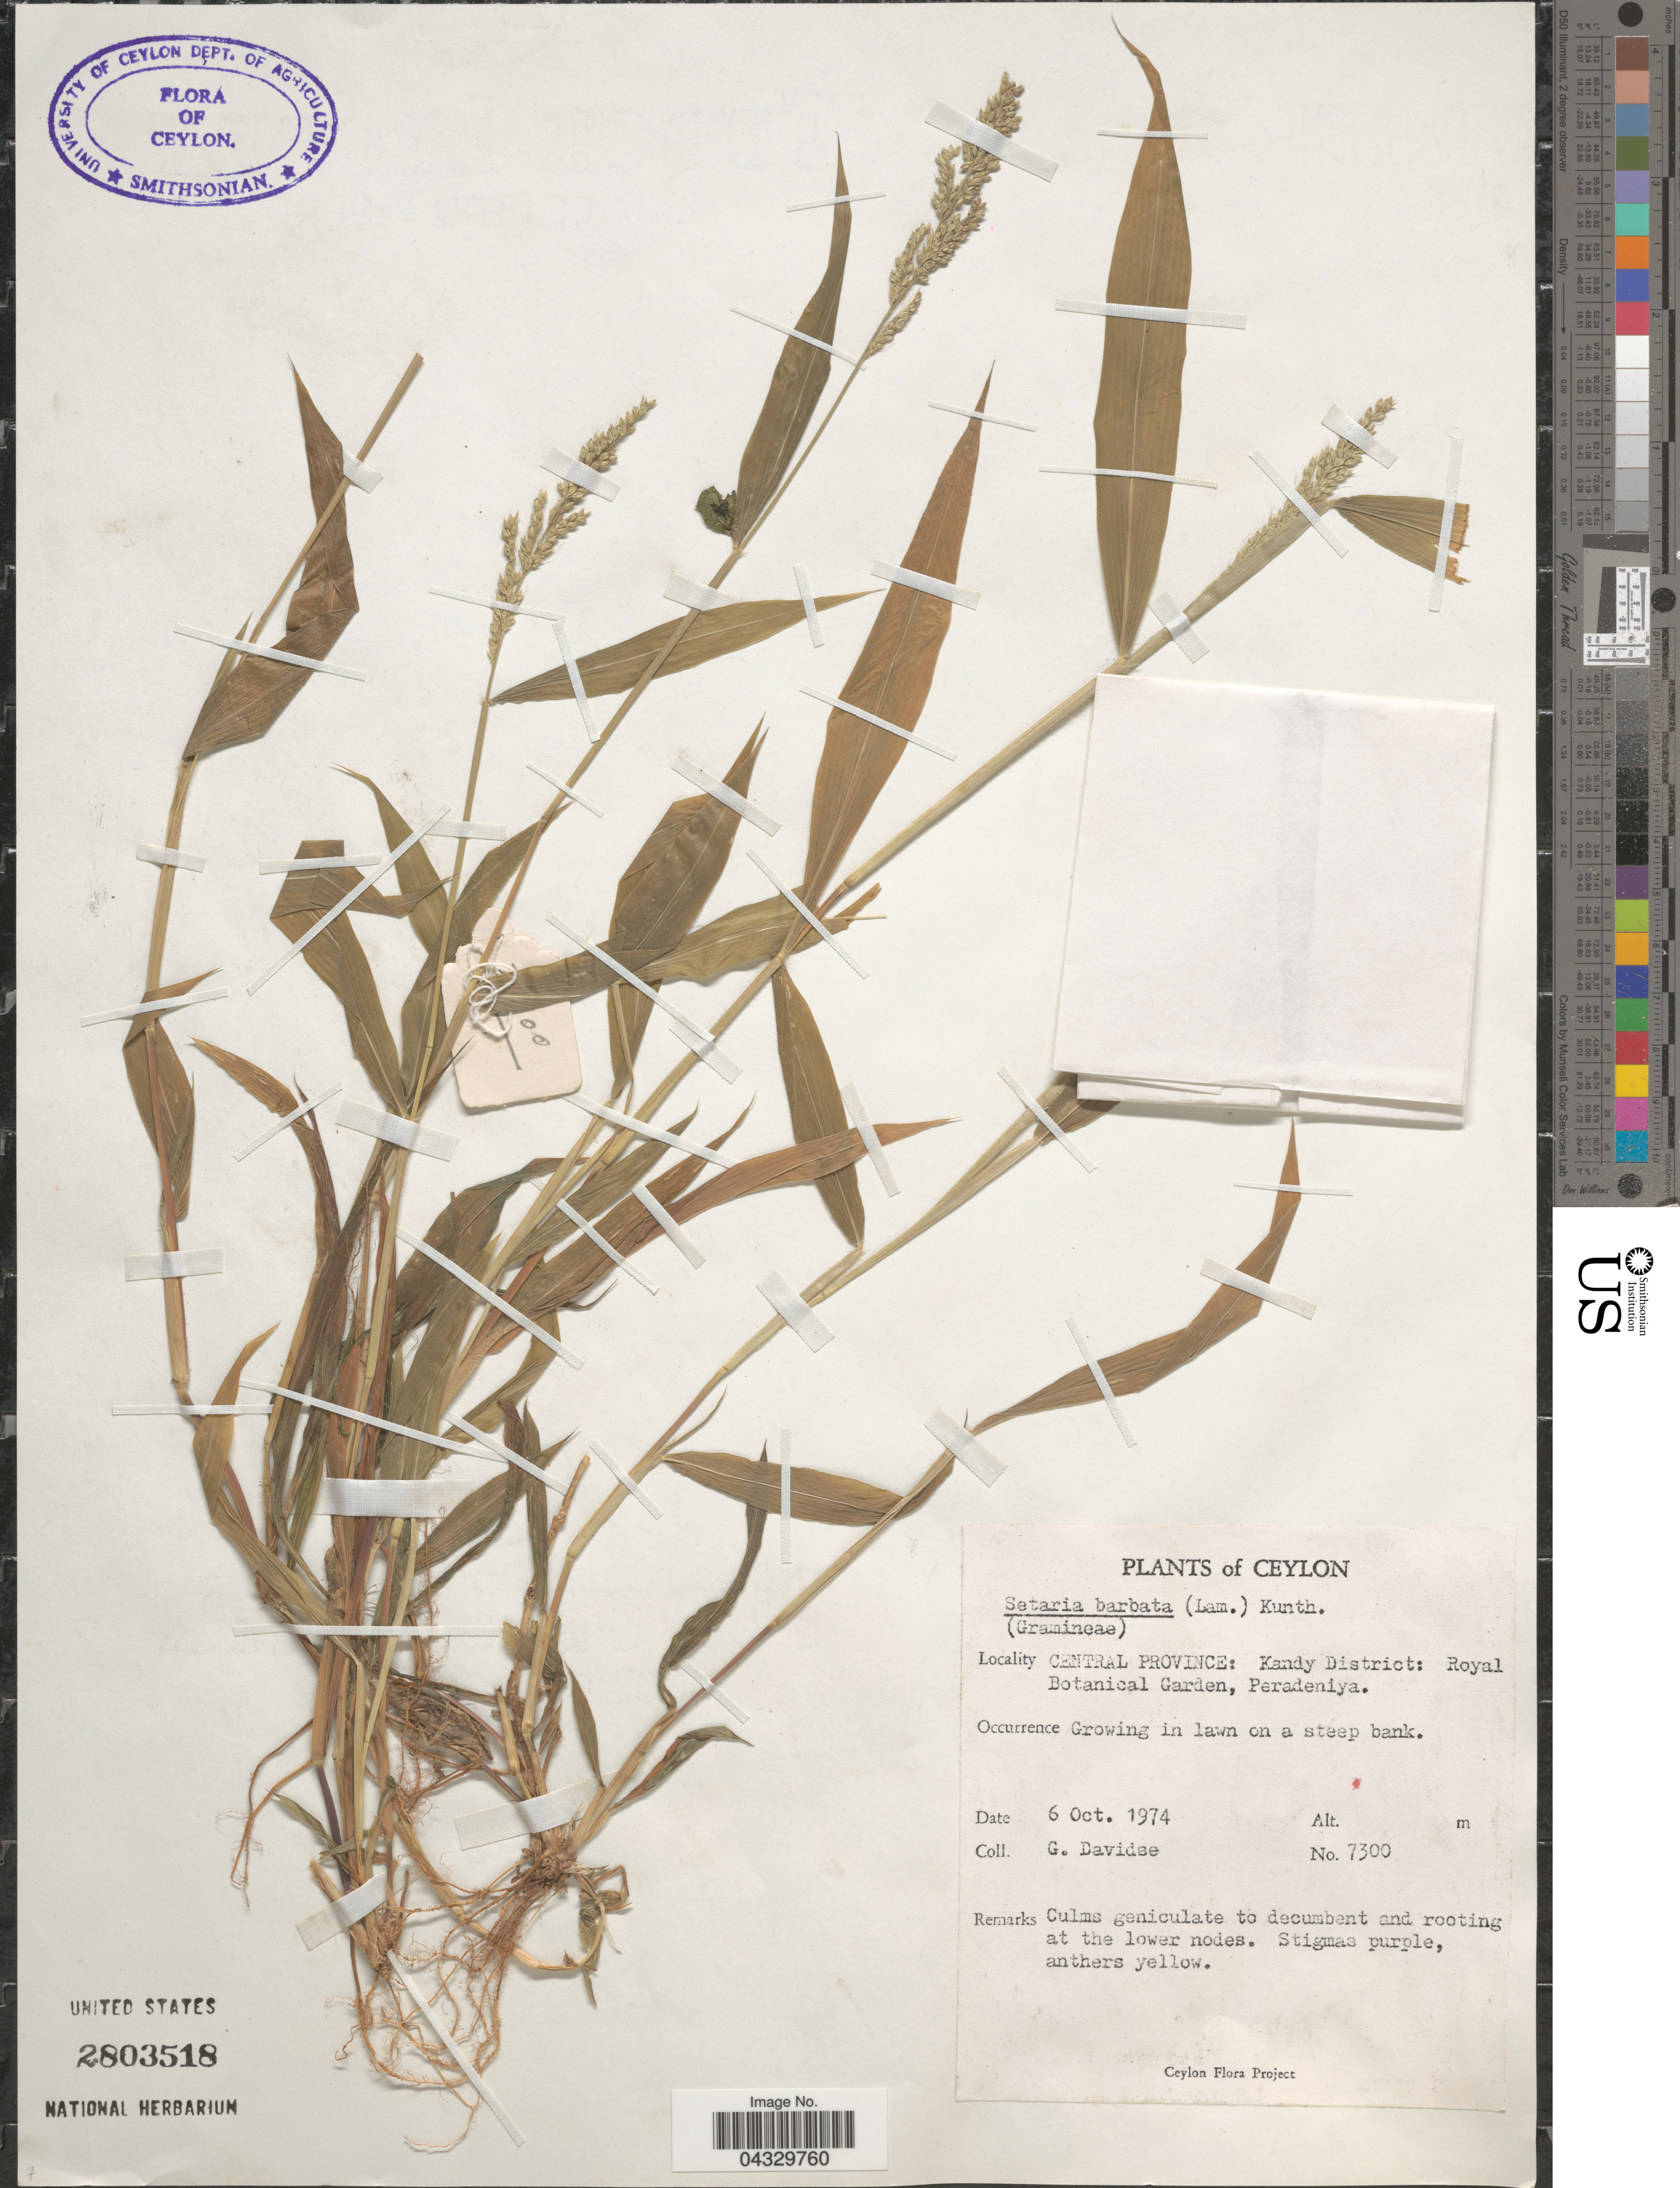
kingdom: Plantae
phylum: Tracheophyta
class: Liliopsida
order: Poales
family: Poaceae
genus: Setaria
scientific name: Setaria barbata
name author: (Lam.) Kunth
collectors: G. Davidse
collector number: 7300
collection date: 1974-10-06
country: Sri Lanka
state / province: Central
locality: Ceylon. Kandy District: Royal Botanical Garden, Peradeniya.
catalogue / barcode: US 2803518